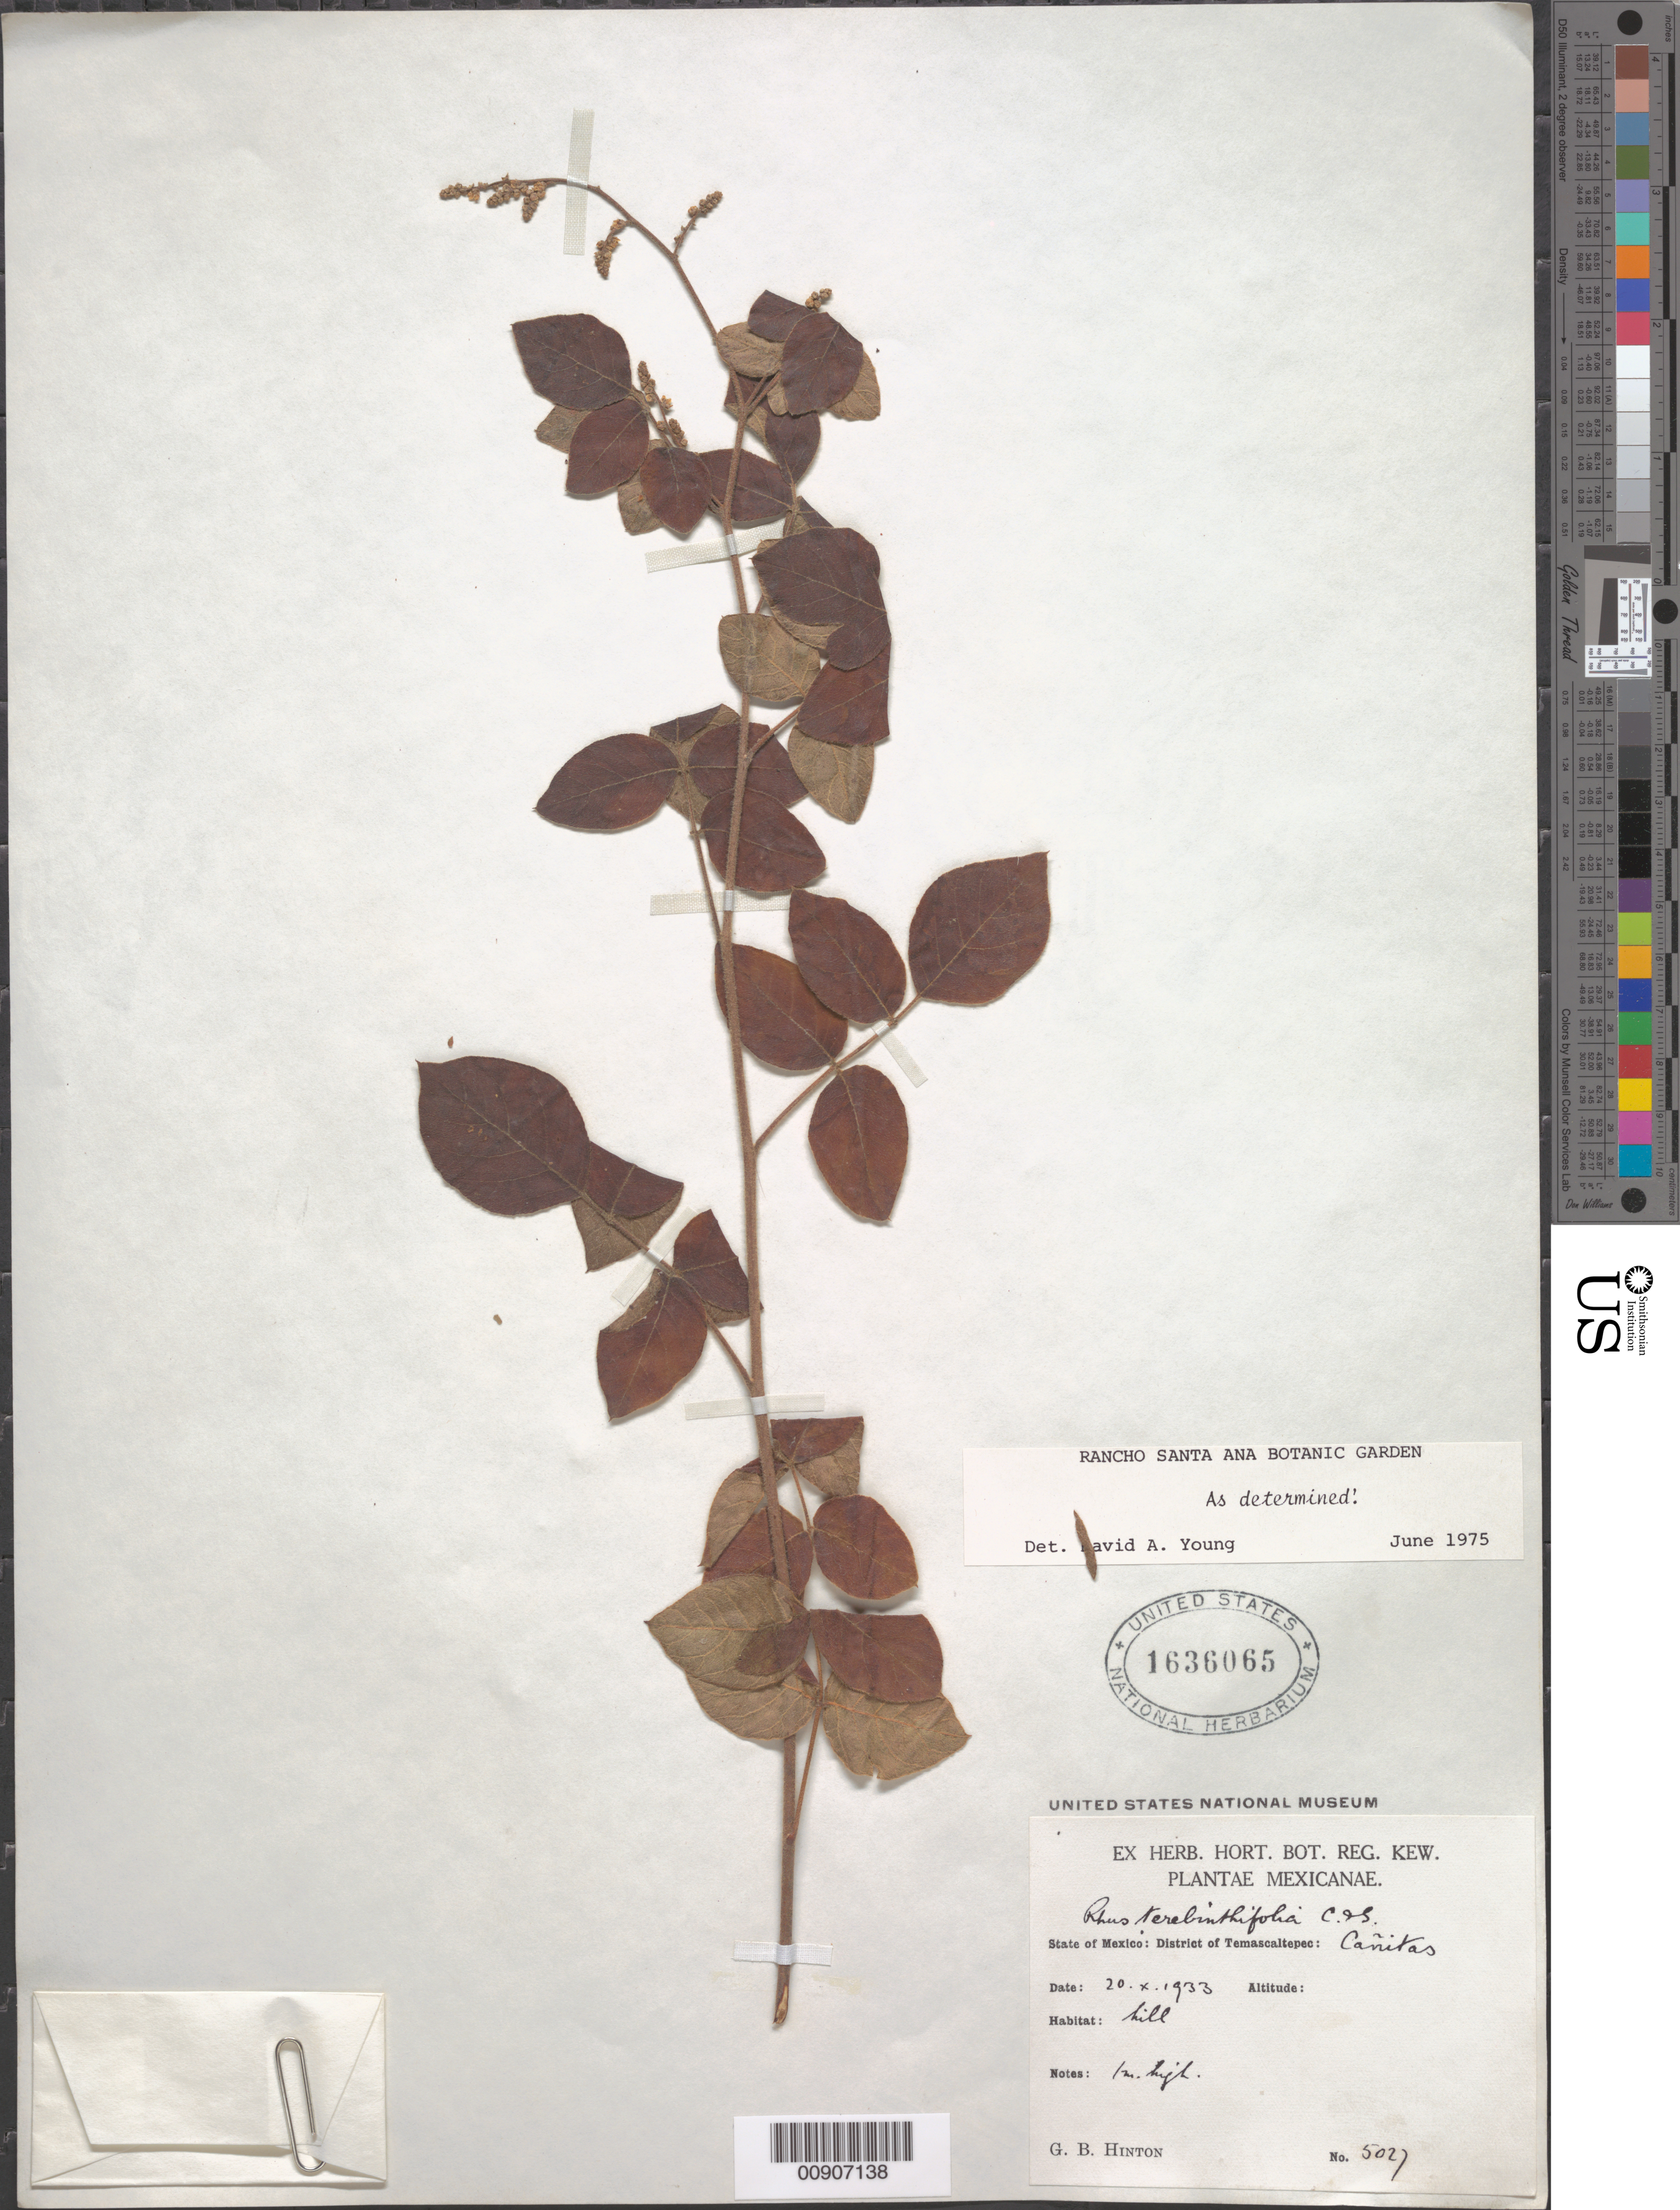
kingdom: Plantae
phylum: Tracheophyta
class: Magnoliopsida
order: Sapindales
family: Anacardiaceae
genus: Rhus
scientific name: Rhus terebinthifolia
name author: Schltdl. & Cham.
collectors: G. B. Hinton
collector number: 5027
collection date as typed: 20 Oct 1933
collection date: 1933-10-20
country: Mexico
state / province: México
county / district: Temascaltepec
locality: State of México: District of Temascaltepec: Cañitas.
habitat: Hill.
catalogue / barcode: US 1636065